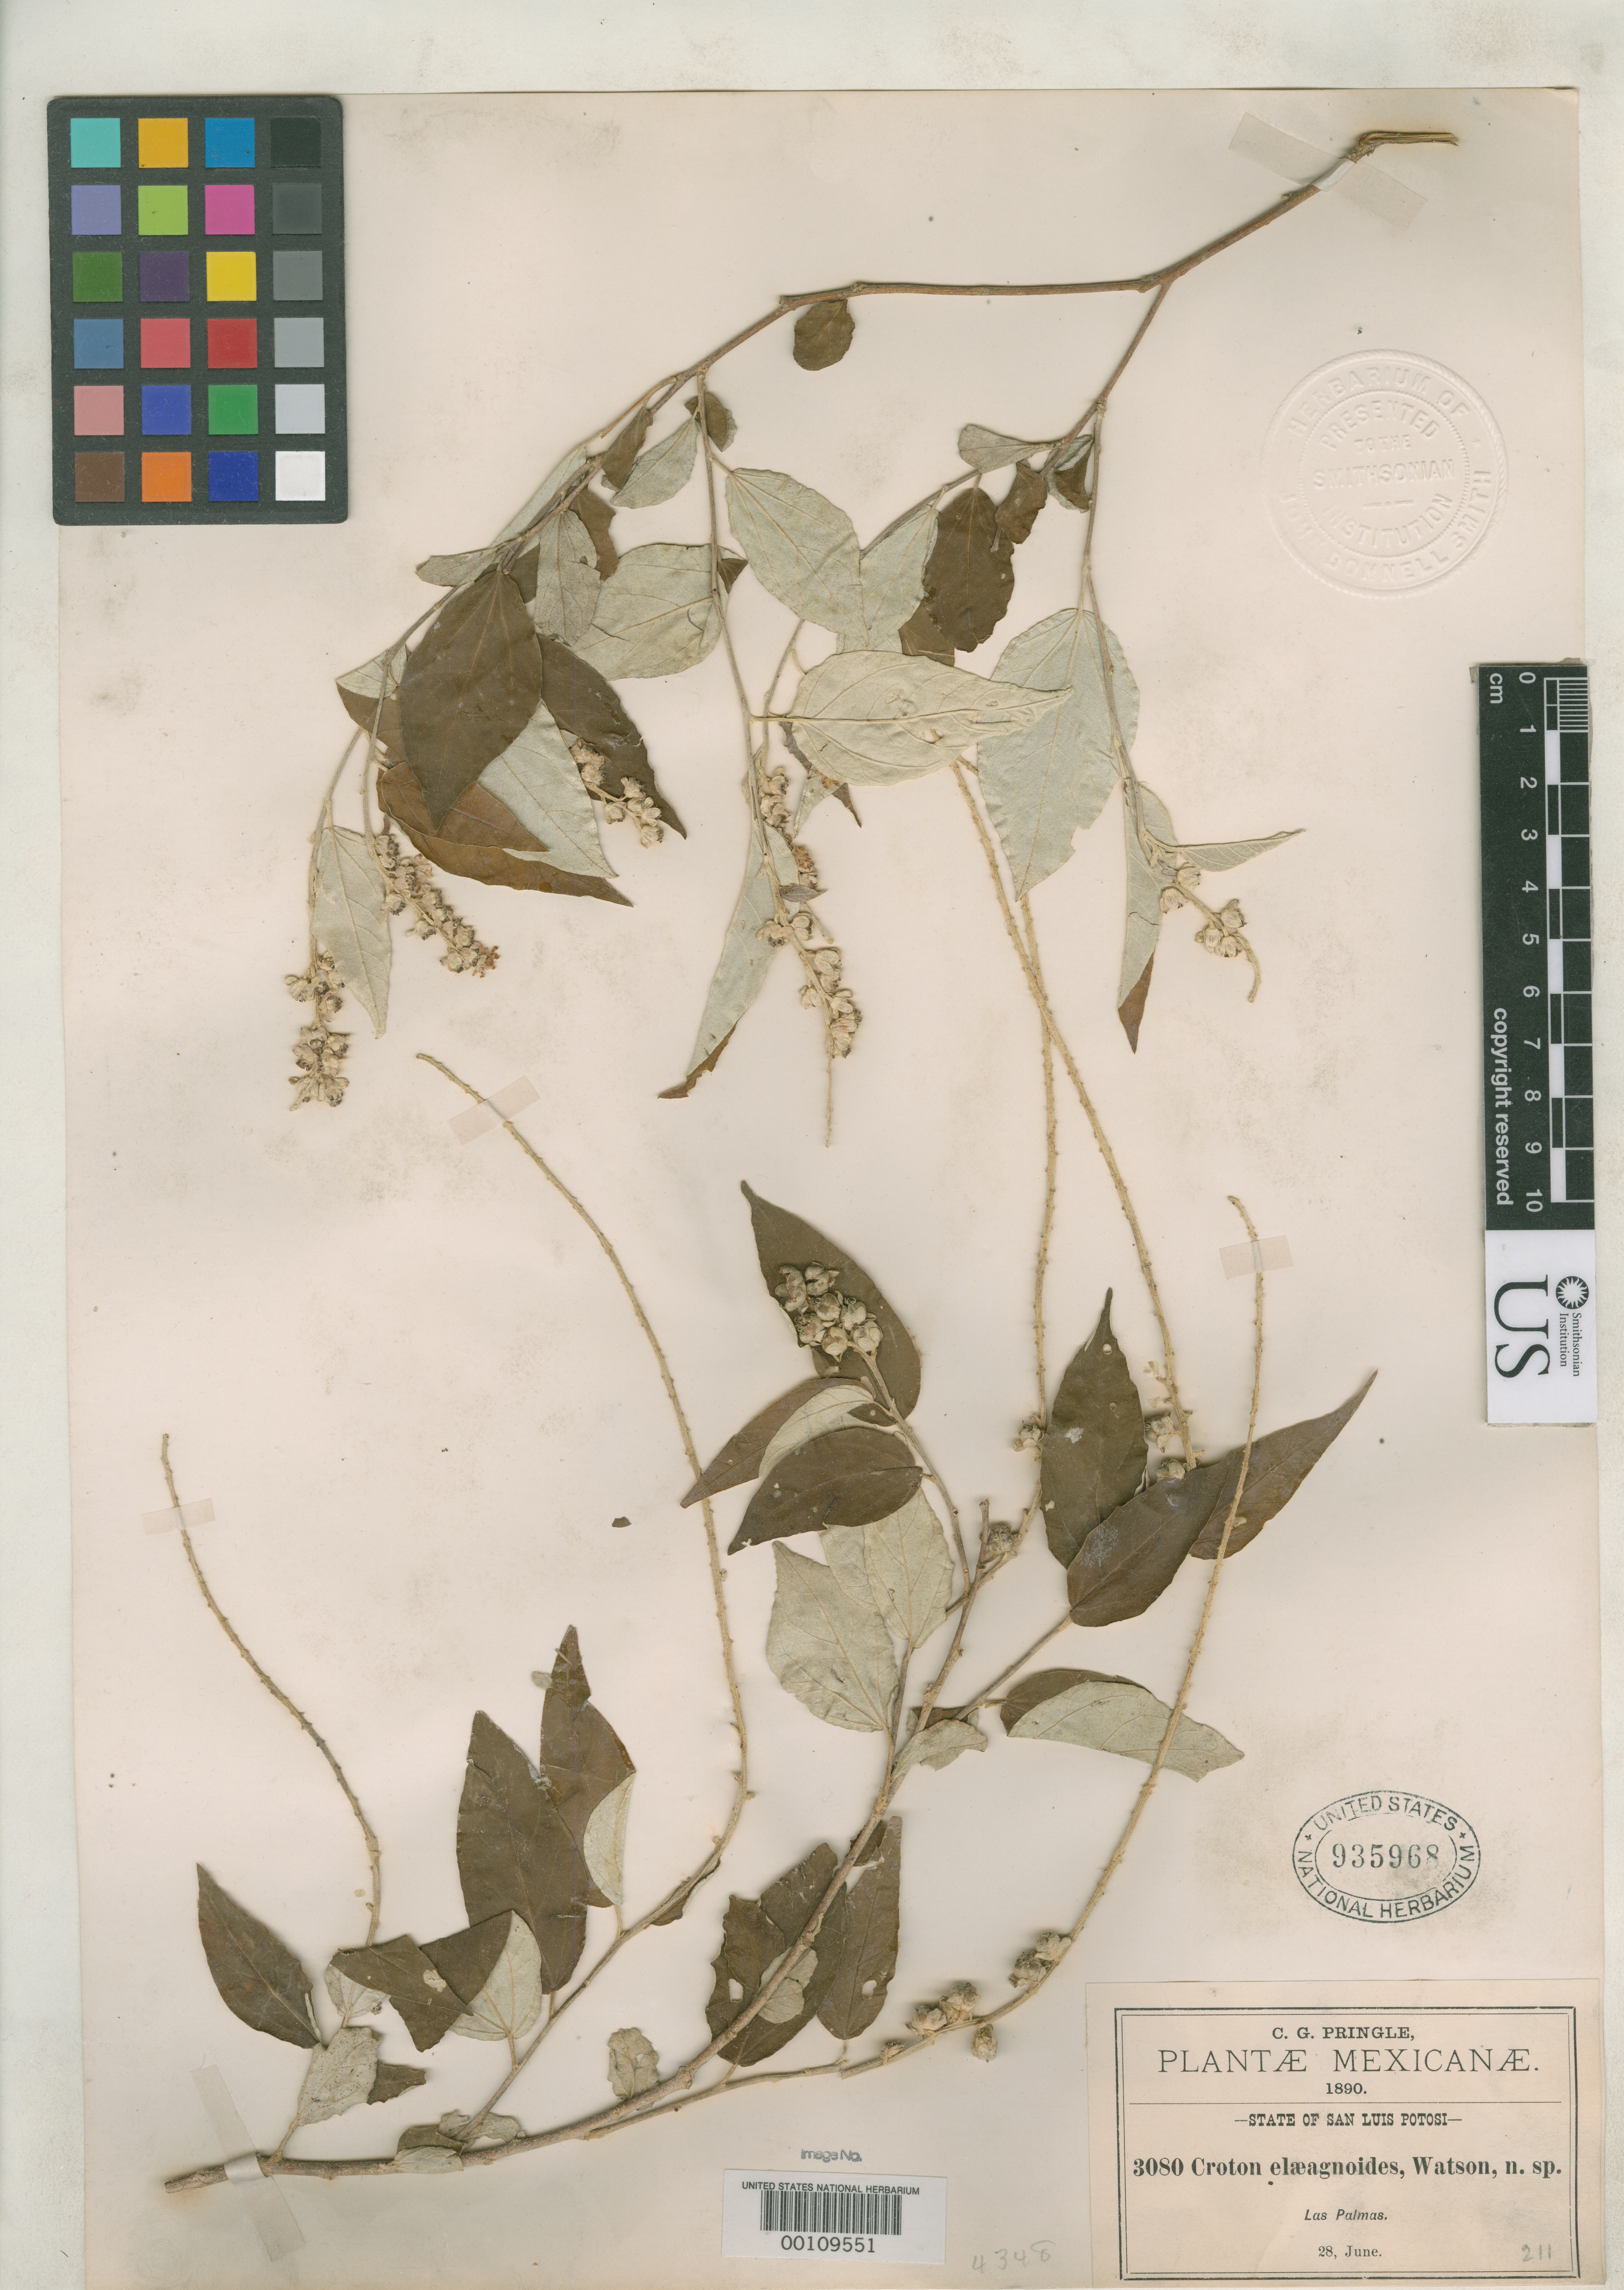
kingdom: Plantae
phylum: Tracheophyta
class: Magnoliopsida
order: Malpighiales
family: Euphorbiaceae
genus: Croton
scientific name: Croton elaeagnoides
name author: S. Watson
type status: Type Collection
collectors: C. G. Pringle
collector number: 3080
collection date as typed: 28 Jun 1890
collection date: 1890-06-28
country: Mexico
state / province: San Luis Potosi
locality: Las Palmas.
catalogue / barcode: US 935968